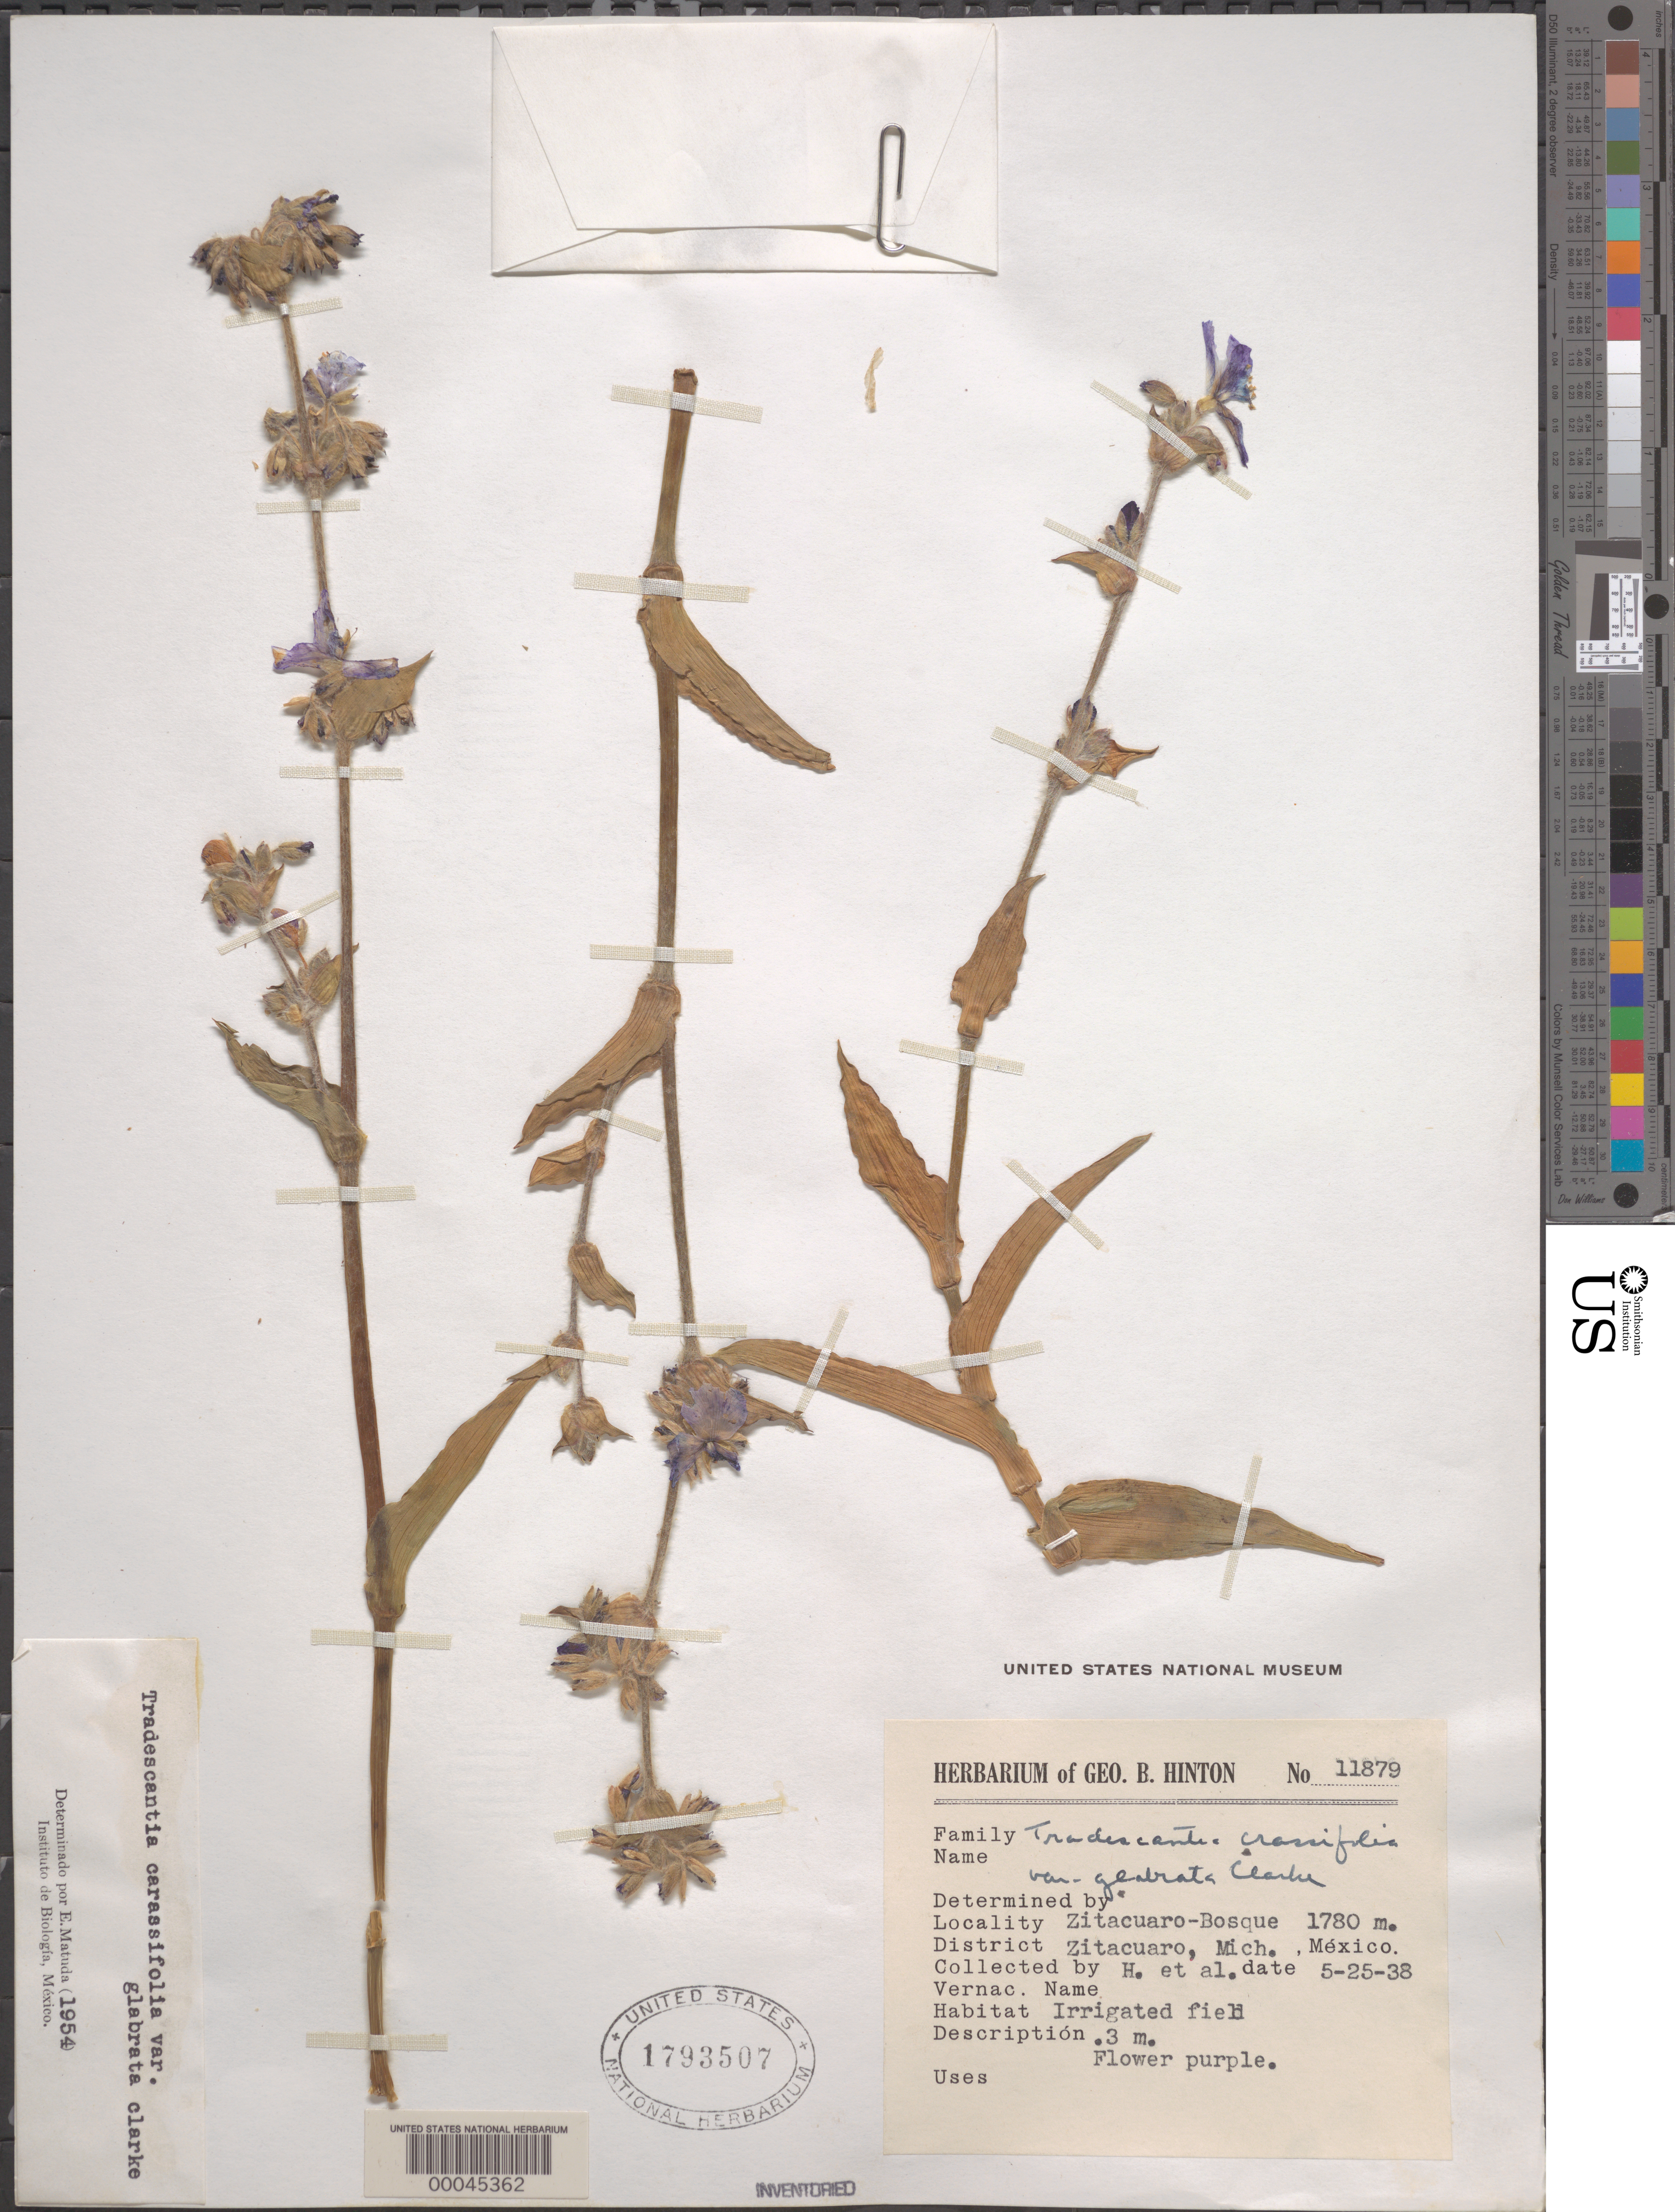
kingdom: Plantae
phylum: Tracheophyta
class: Liliopsida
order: Commelinales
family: Commelinaceae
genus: Tradescantia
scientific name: Tradescantia crassifolia var. glabrata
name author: C.B. Clarke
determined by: Matuda, E.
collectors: G. B. Hinton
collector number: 11879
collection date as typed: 25 May 1938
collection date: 1938-05-25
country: Mexico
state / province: Michoacán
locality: Zitacuaro-bosque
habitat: Irrigated field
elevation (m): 1780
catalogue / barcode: US 1793507